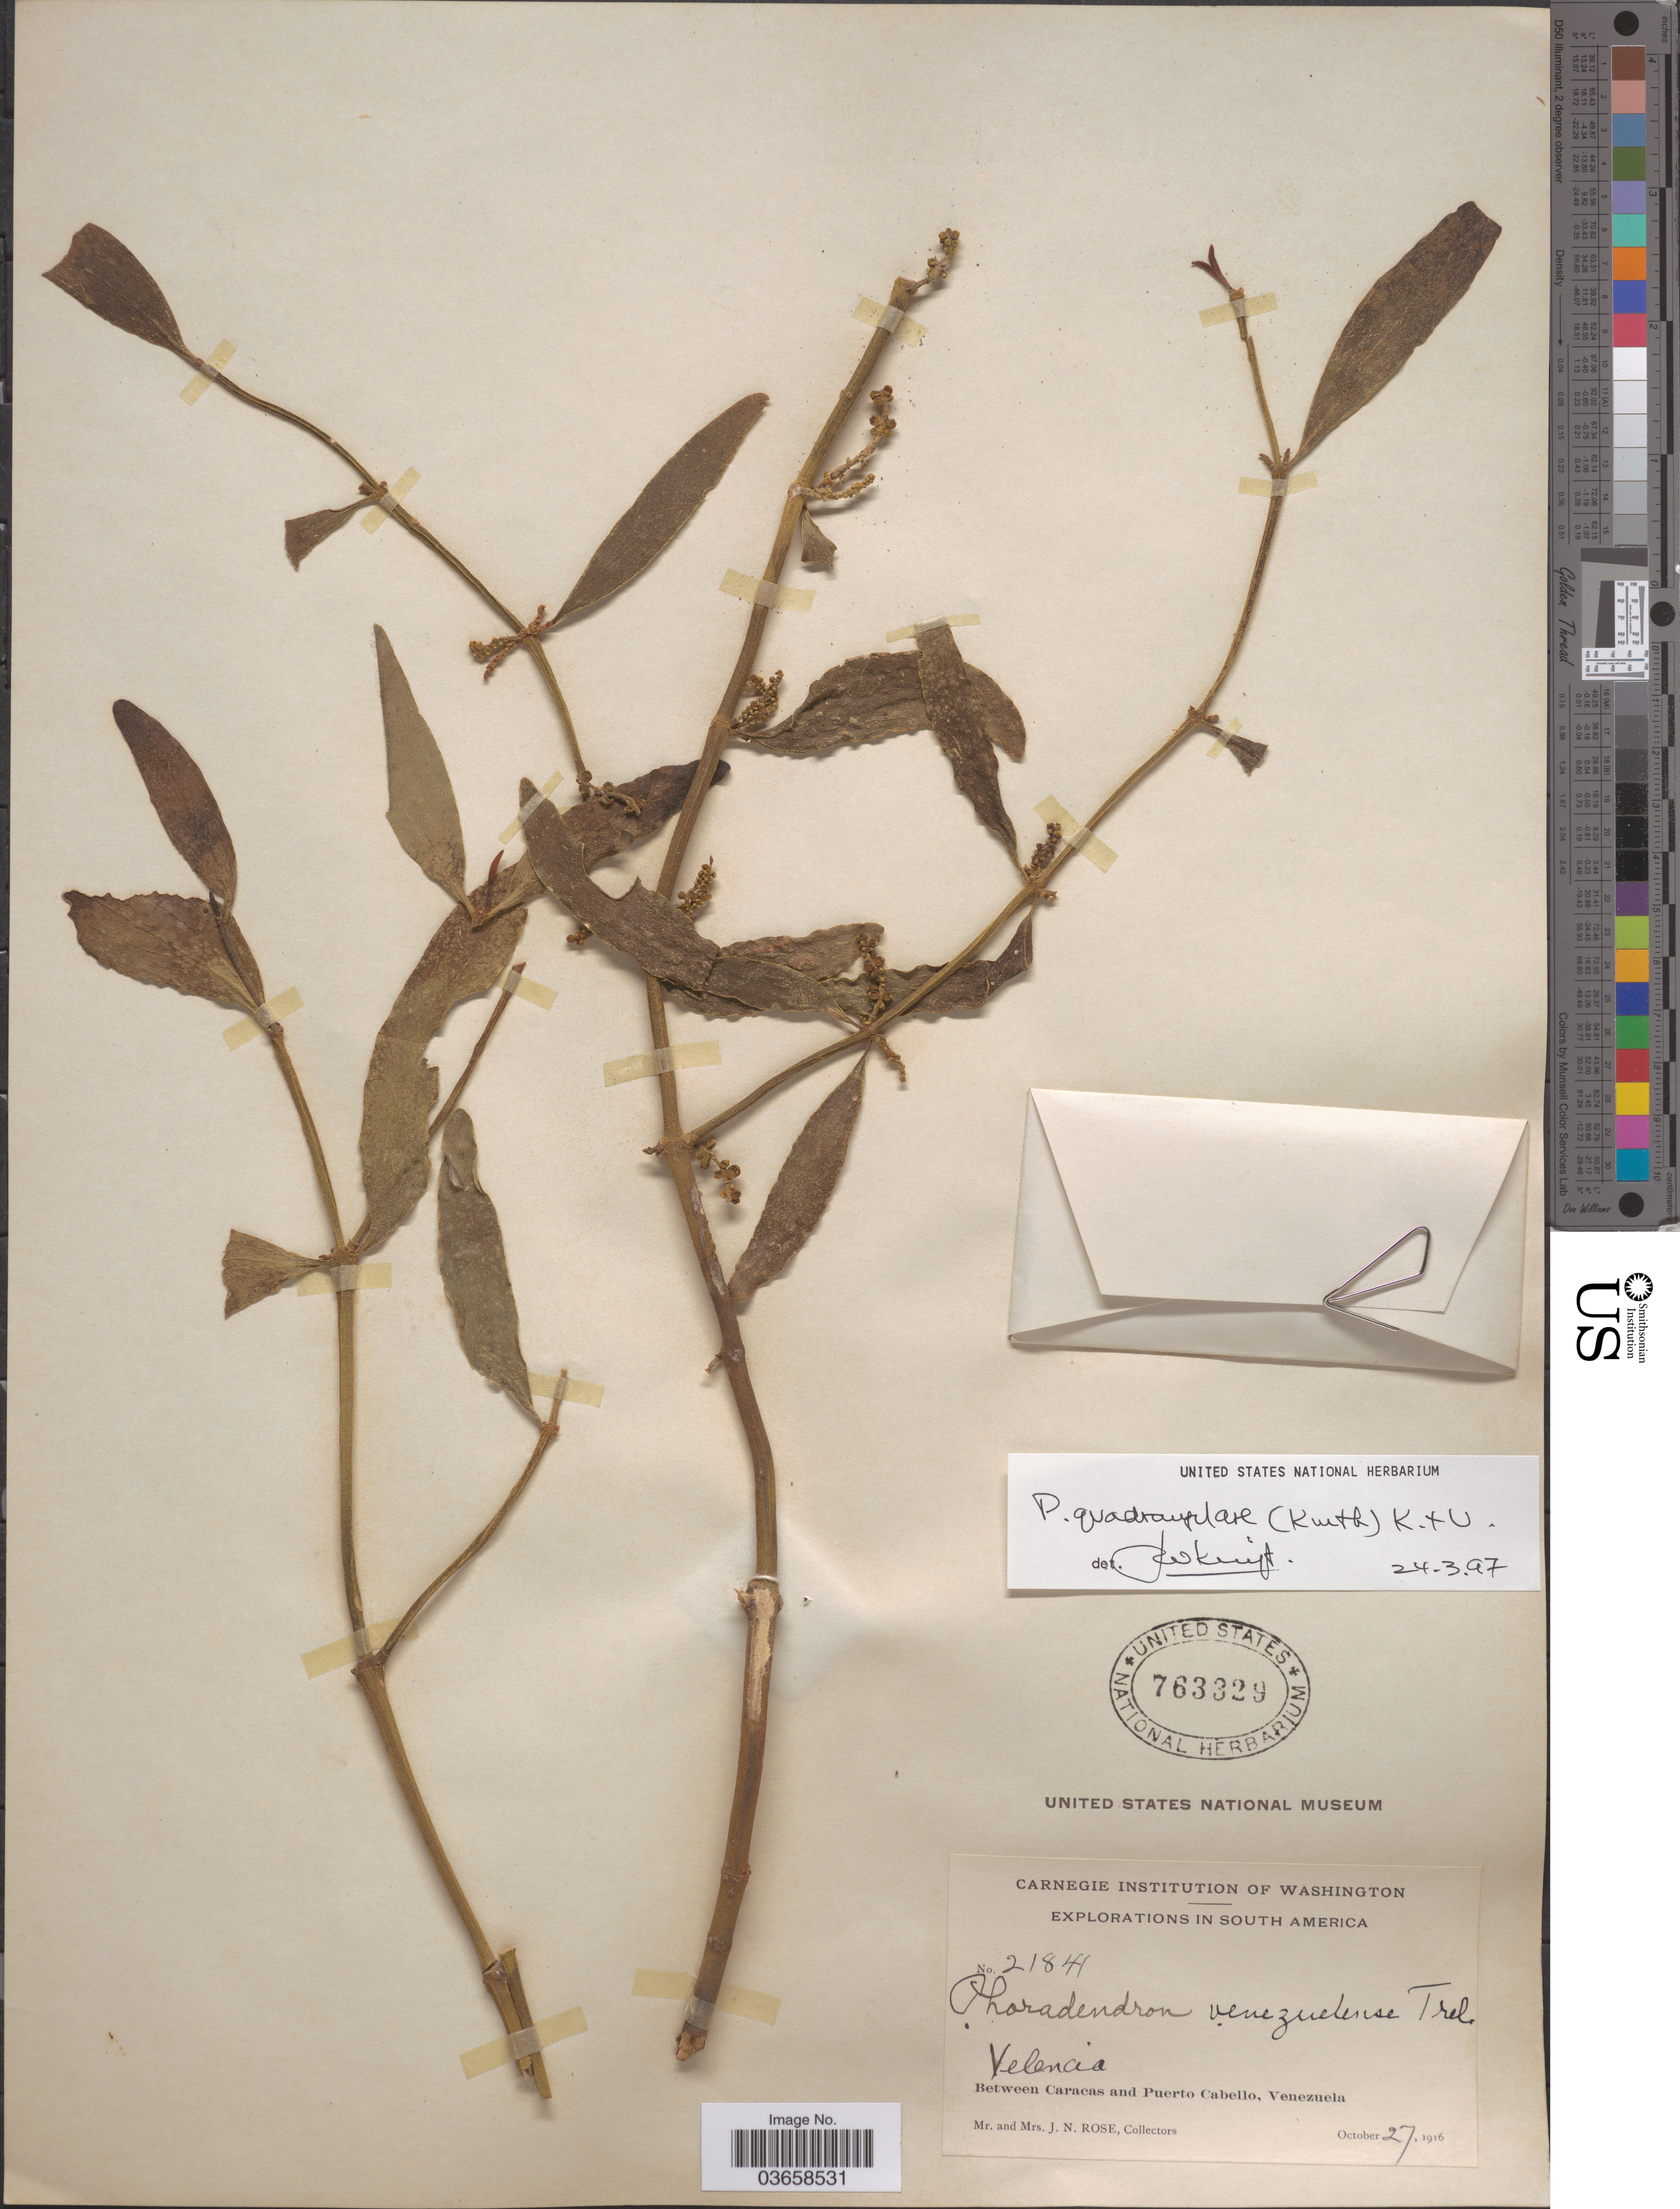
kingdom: Plantae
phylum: Tracheophyta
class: Magnoliopsida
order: Santalales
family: Viscaceae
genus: Phoradendron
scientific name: Phoradendron quadrangulare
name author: (Kunth) Griseb.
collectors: J. N. Rose & L. B. Rose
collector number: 21841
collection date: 1916-10-27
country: Venezuela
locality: Velencia. Between Caracas and Puerto Cabello.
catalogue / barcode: US 763329